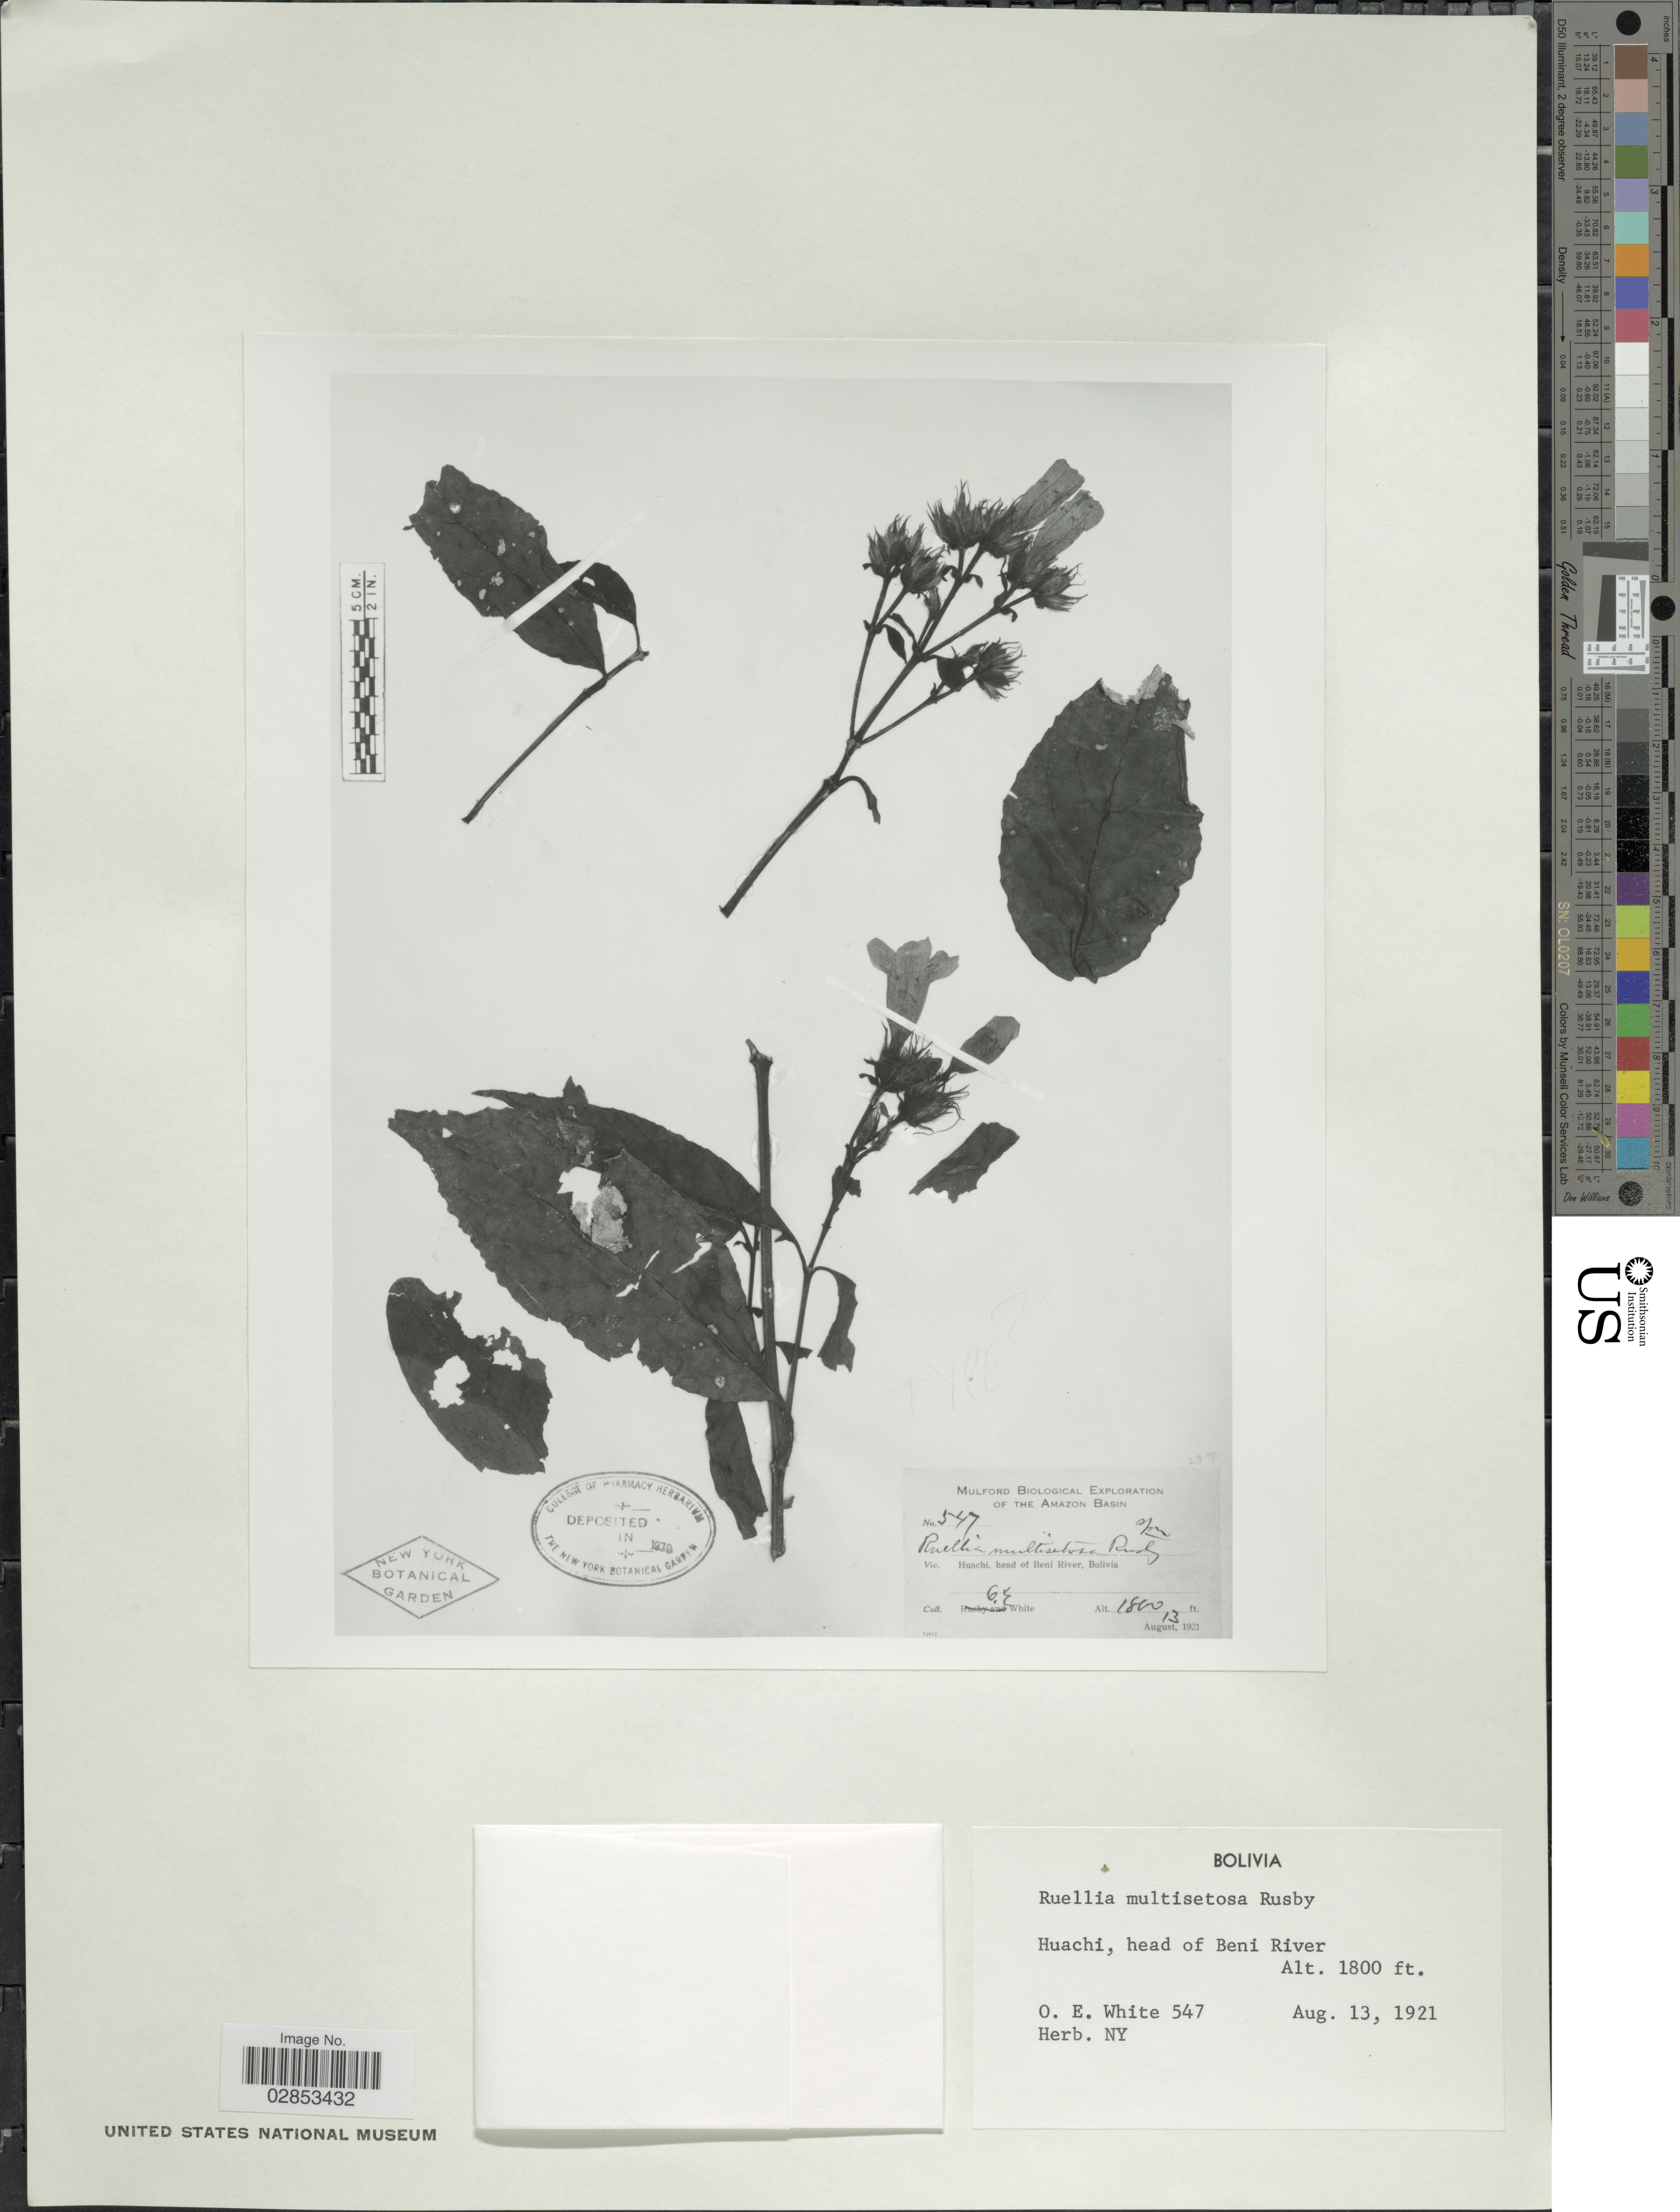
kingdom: Plantae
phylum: Tracheophyta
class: Magnoliopsida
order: Lamiales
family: Acanthaceae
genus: Suessenguthia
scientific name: Suessenguthia multisetosa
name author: (Rusby) Wassh. & J.R.I. Wood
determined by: Azevedo, Igor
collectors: O. E. White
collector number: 547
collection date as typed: August 13, 1921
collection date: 1921-08-13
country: Bolivia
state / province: Beni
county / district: Iténez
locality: Huachi, head of Beni River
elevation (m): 549